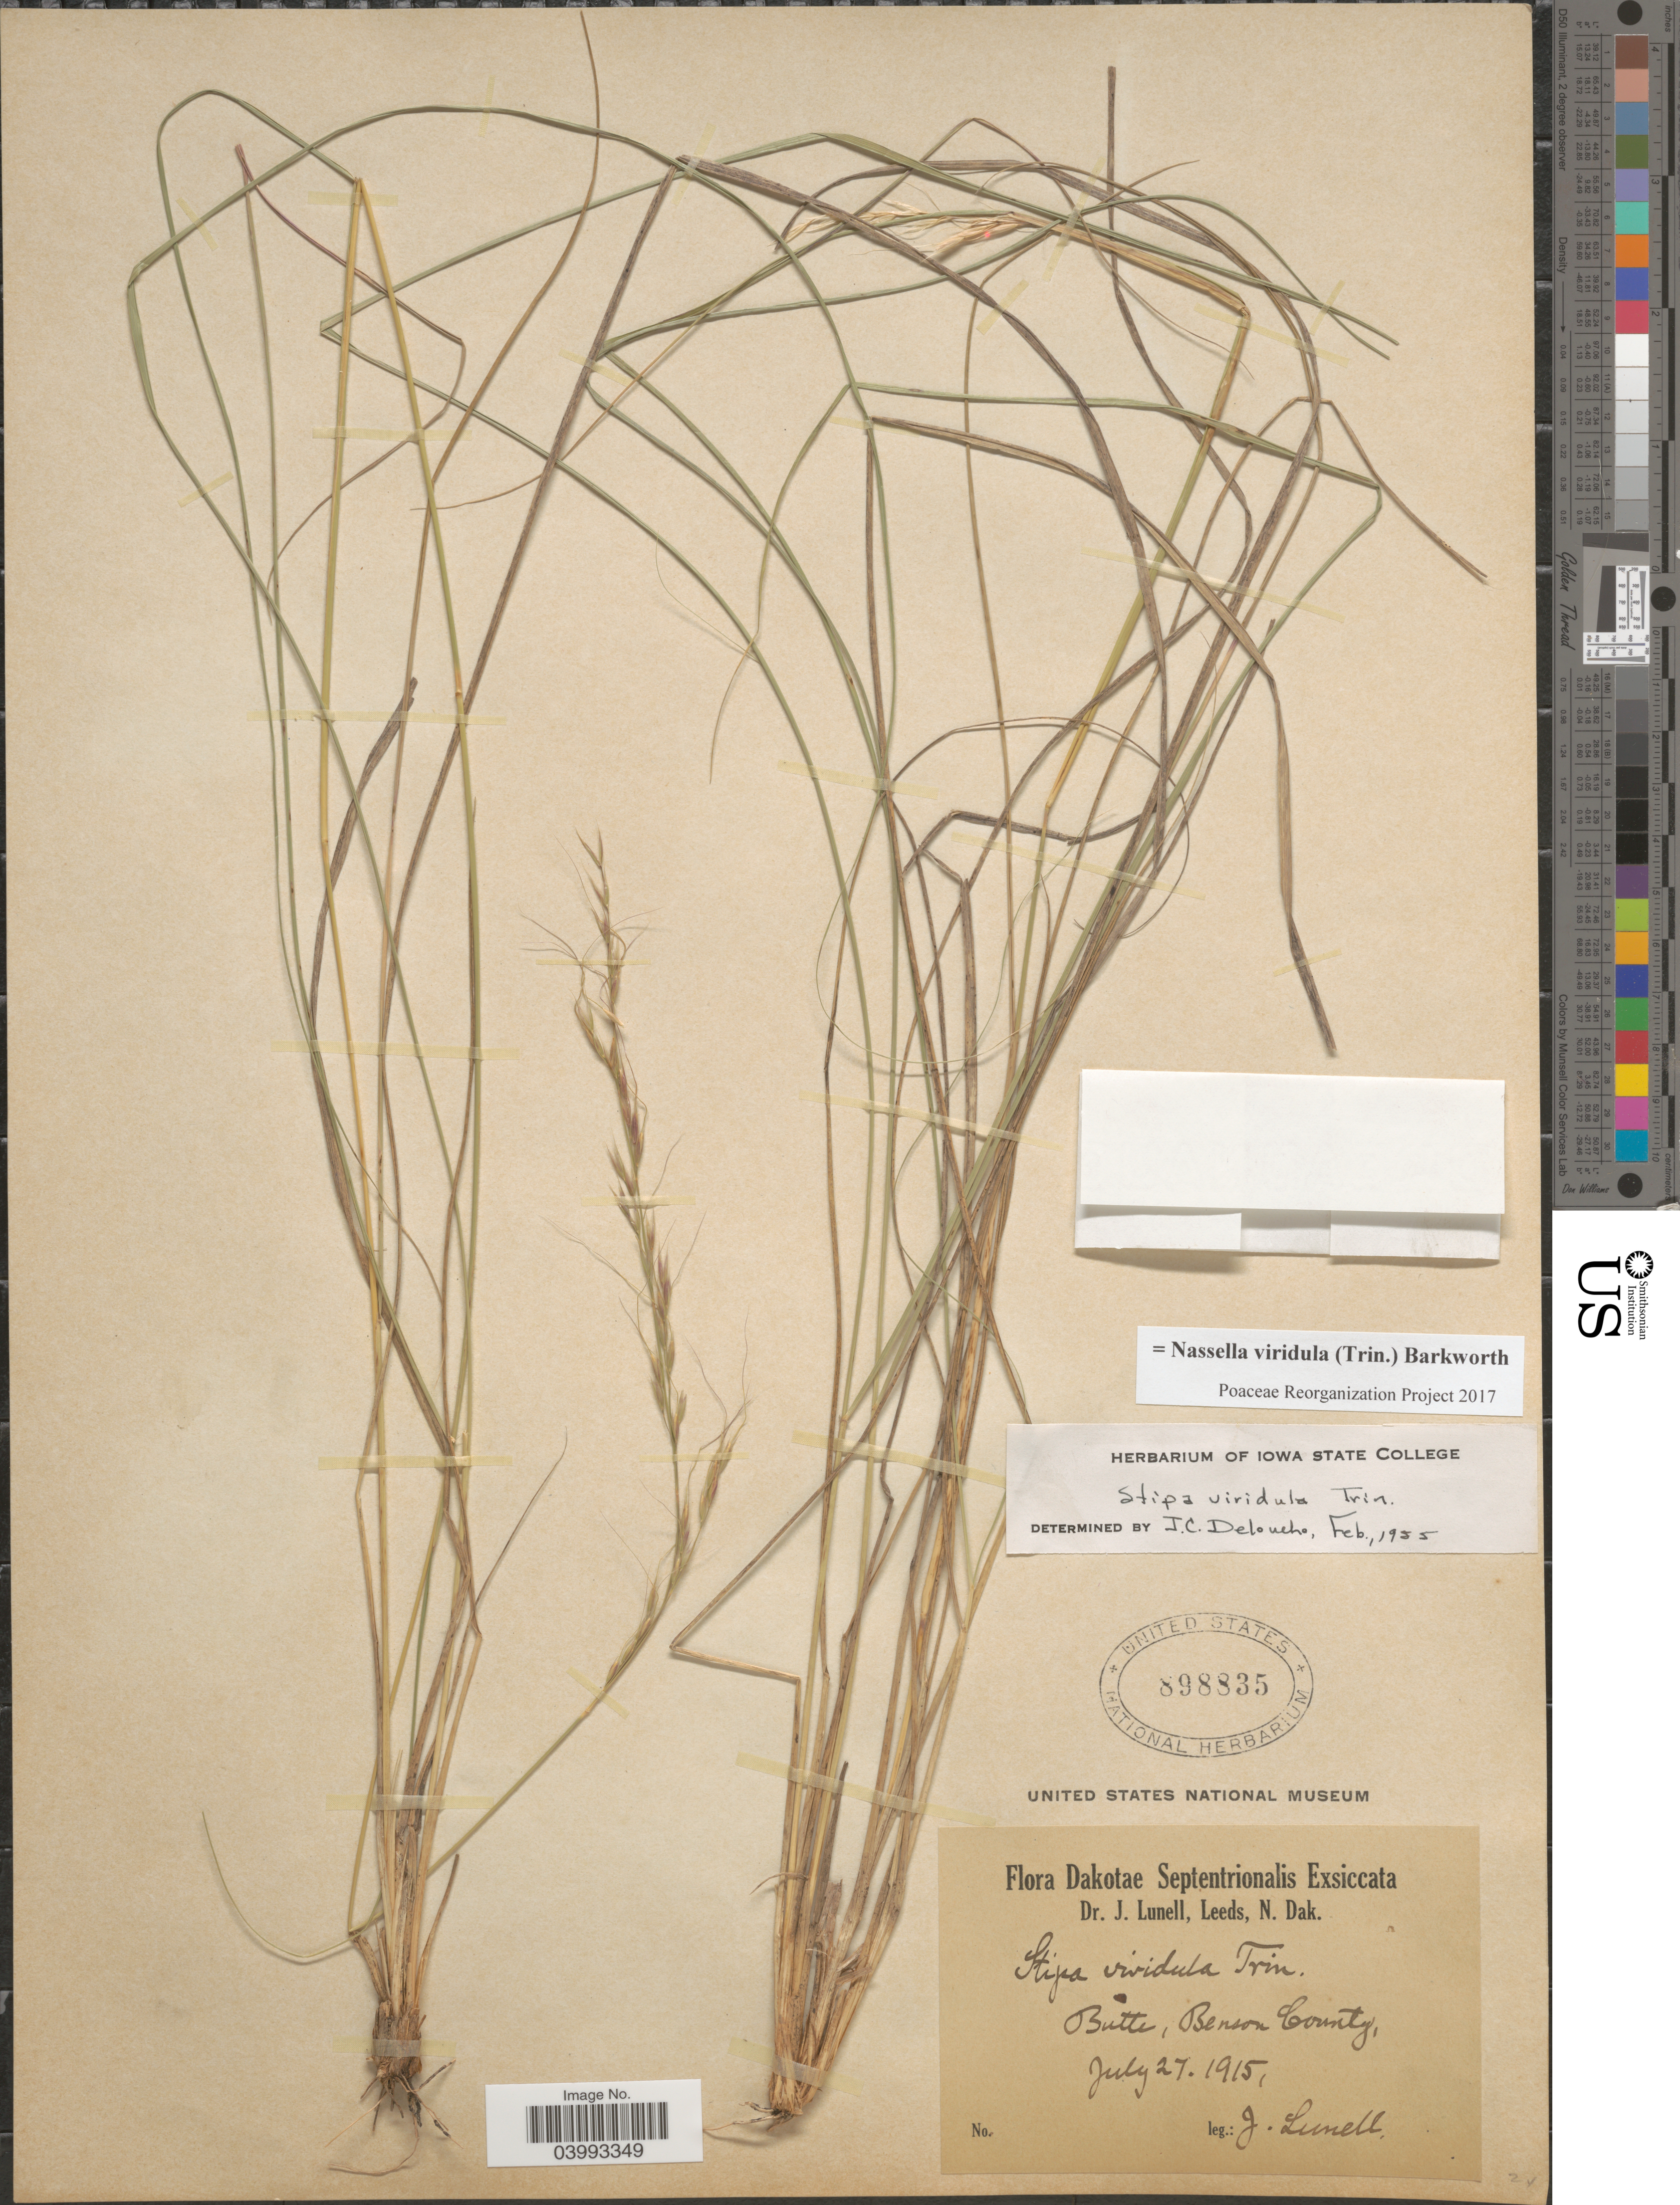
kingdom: Plantae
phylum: Tracheophyta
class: Liliopsida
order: Poales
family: Poaceae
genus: Nassella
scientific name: Nassella viridula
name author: (Trin.) Barkworth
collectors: J. Lunell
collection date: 1915-07-27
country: United States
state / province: North Dakota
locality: Dakotae Septentrionalis. Butte, Benson County.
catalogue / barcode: US 898835